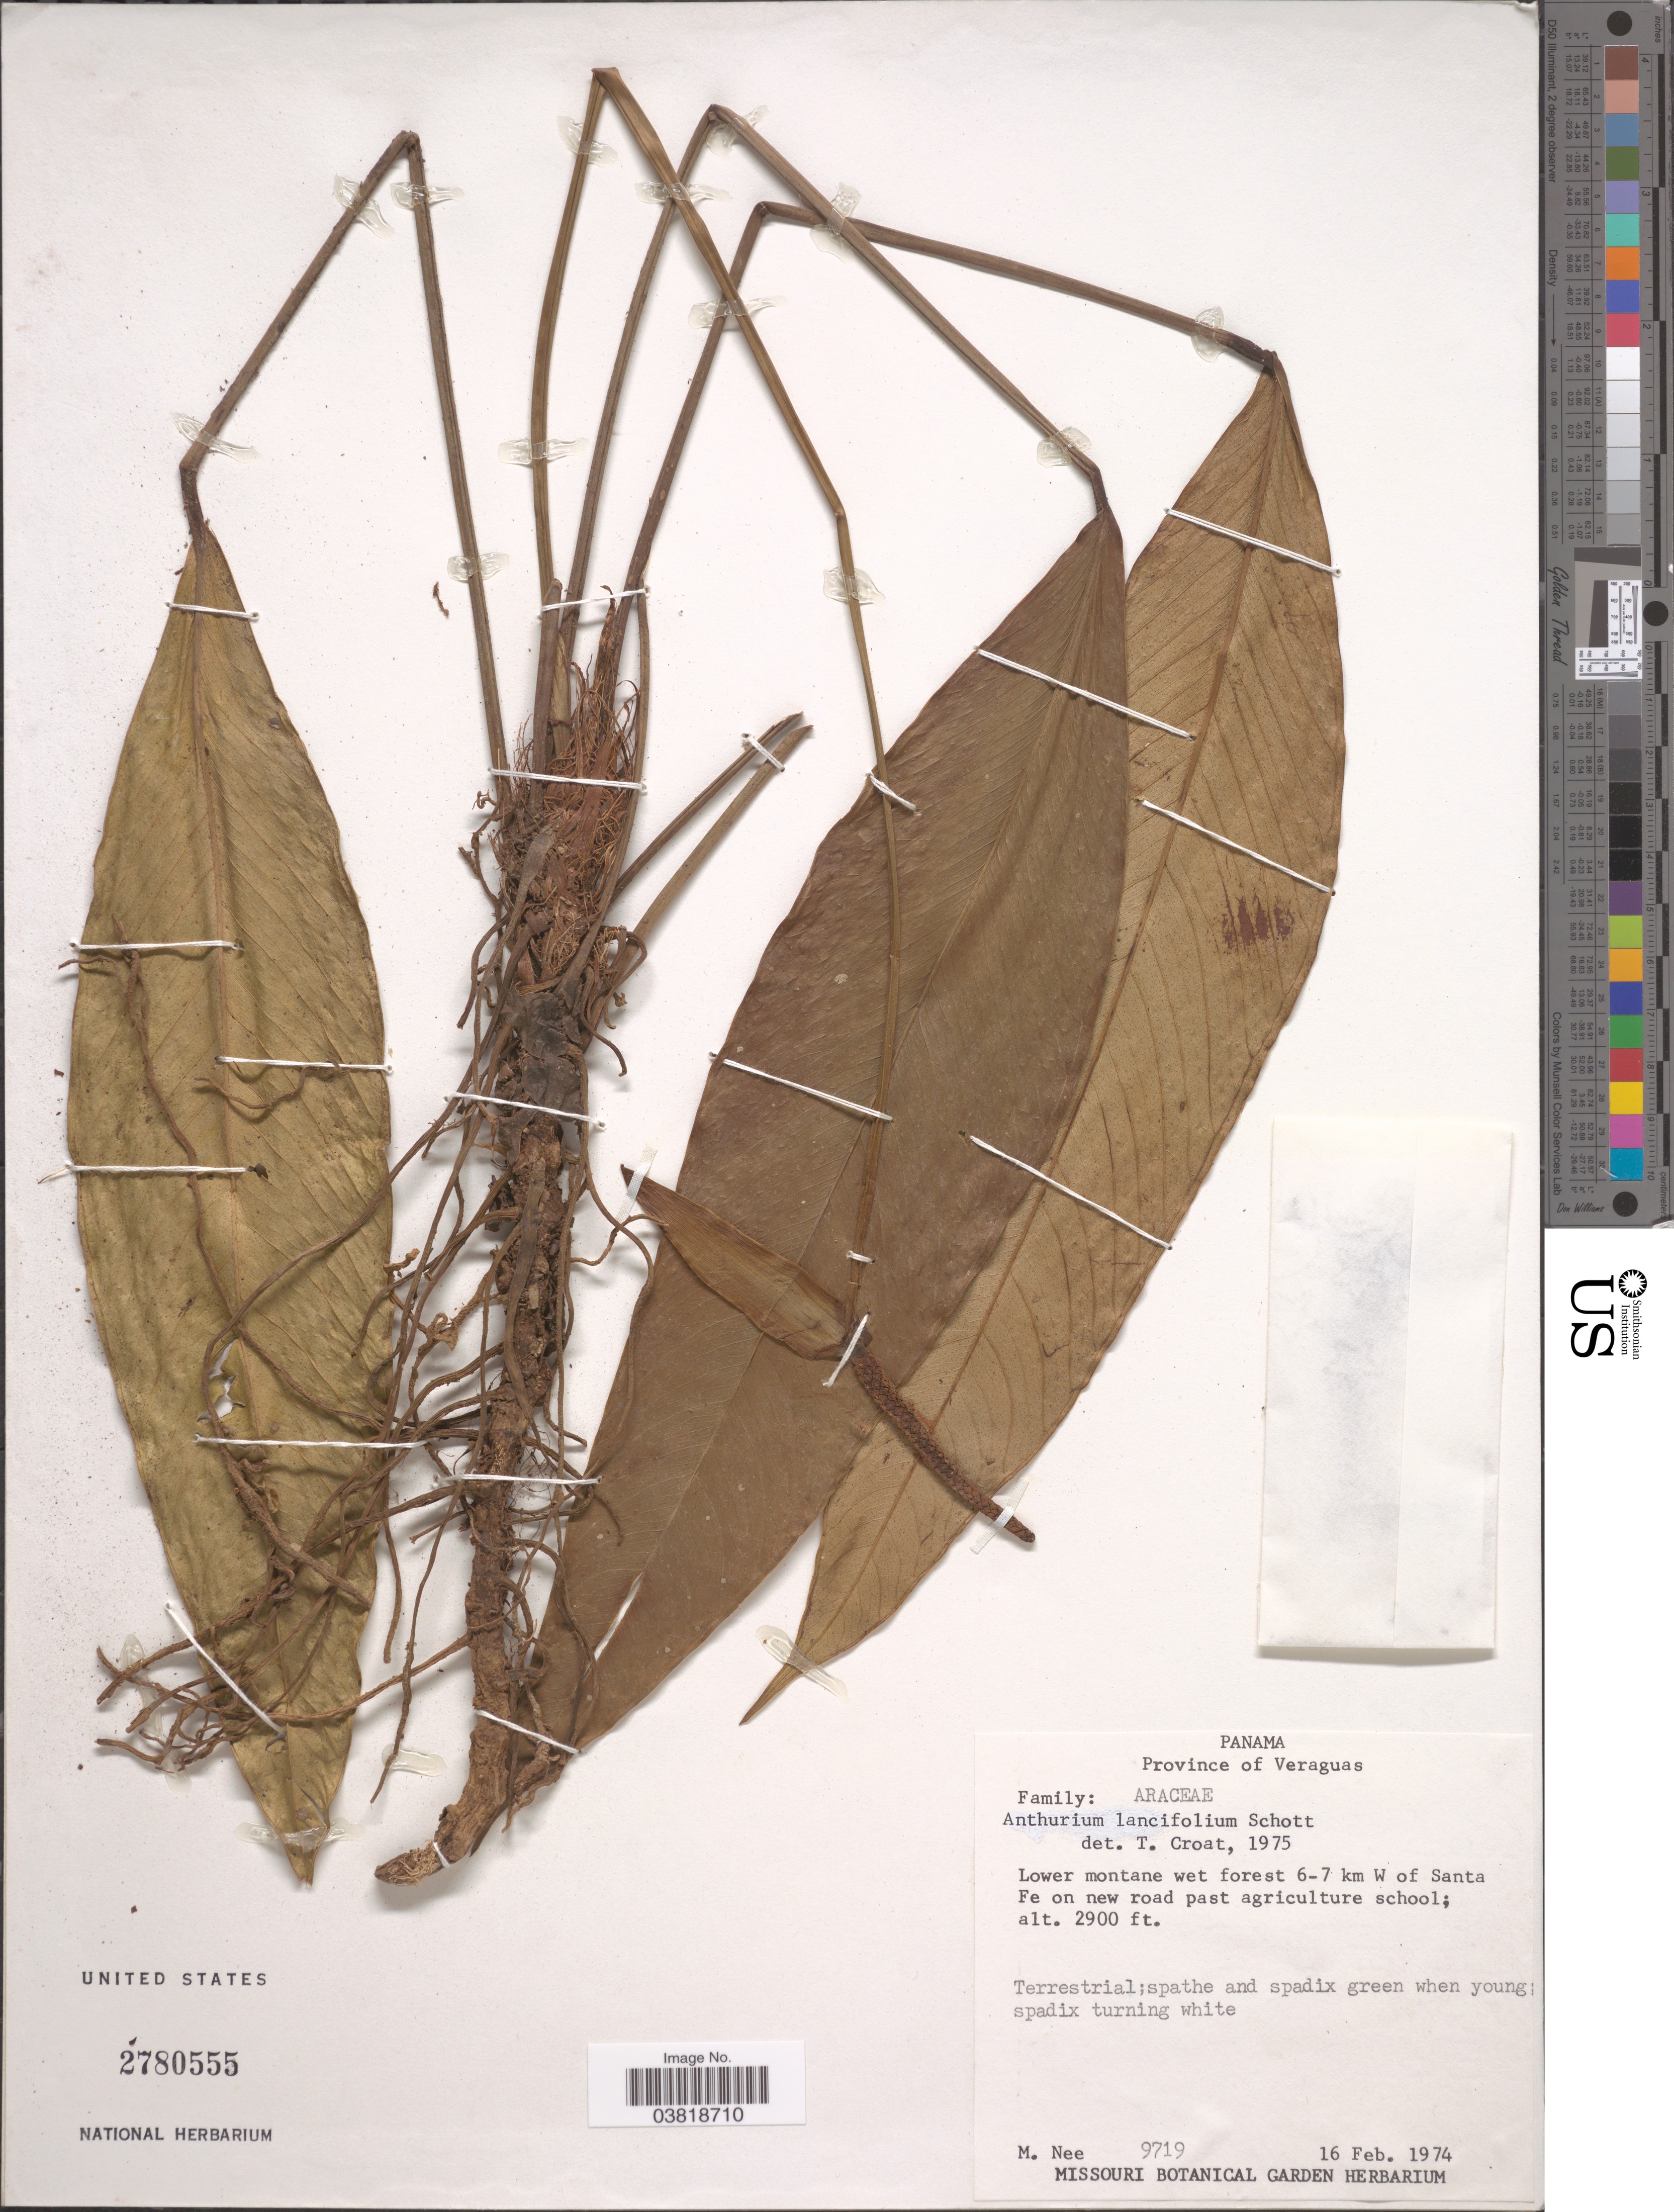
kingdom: Plantae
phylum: Tracheophyta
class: Liliopsida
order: Alismatales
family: Araceae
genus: Anthurium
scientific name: Anthurium lancifolium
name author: Schott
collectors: M. Nee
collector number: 9719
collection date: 1974-02-16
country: Panama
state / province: Veraguas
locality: Lower montane wet forest 6-7 km W of Santa Fe on new road past agriculture school.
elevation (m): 884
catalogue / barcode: US 2780555